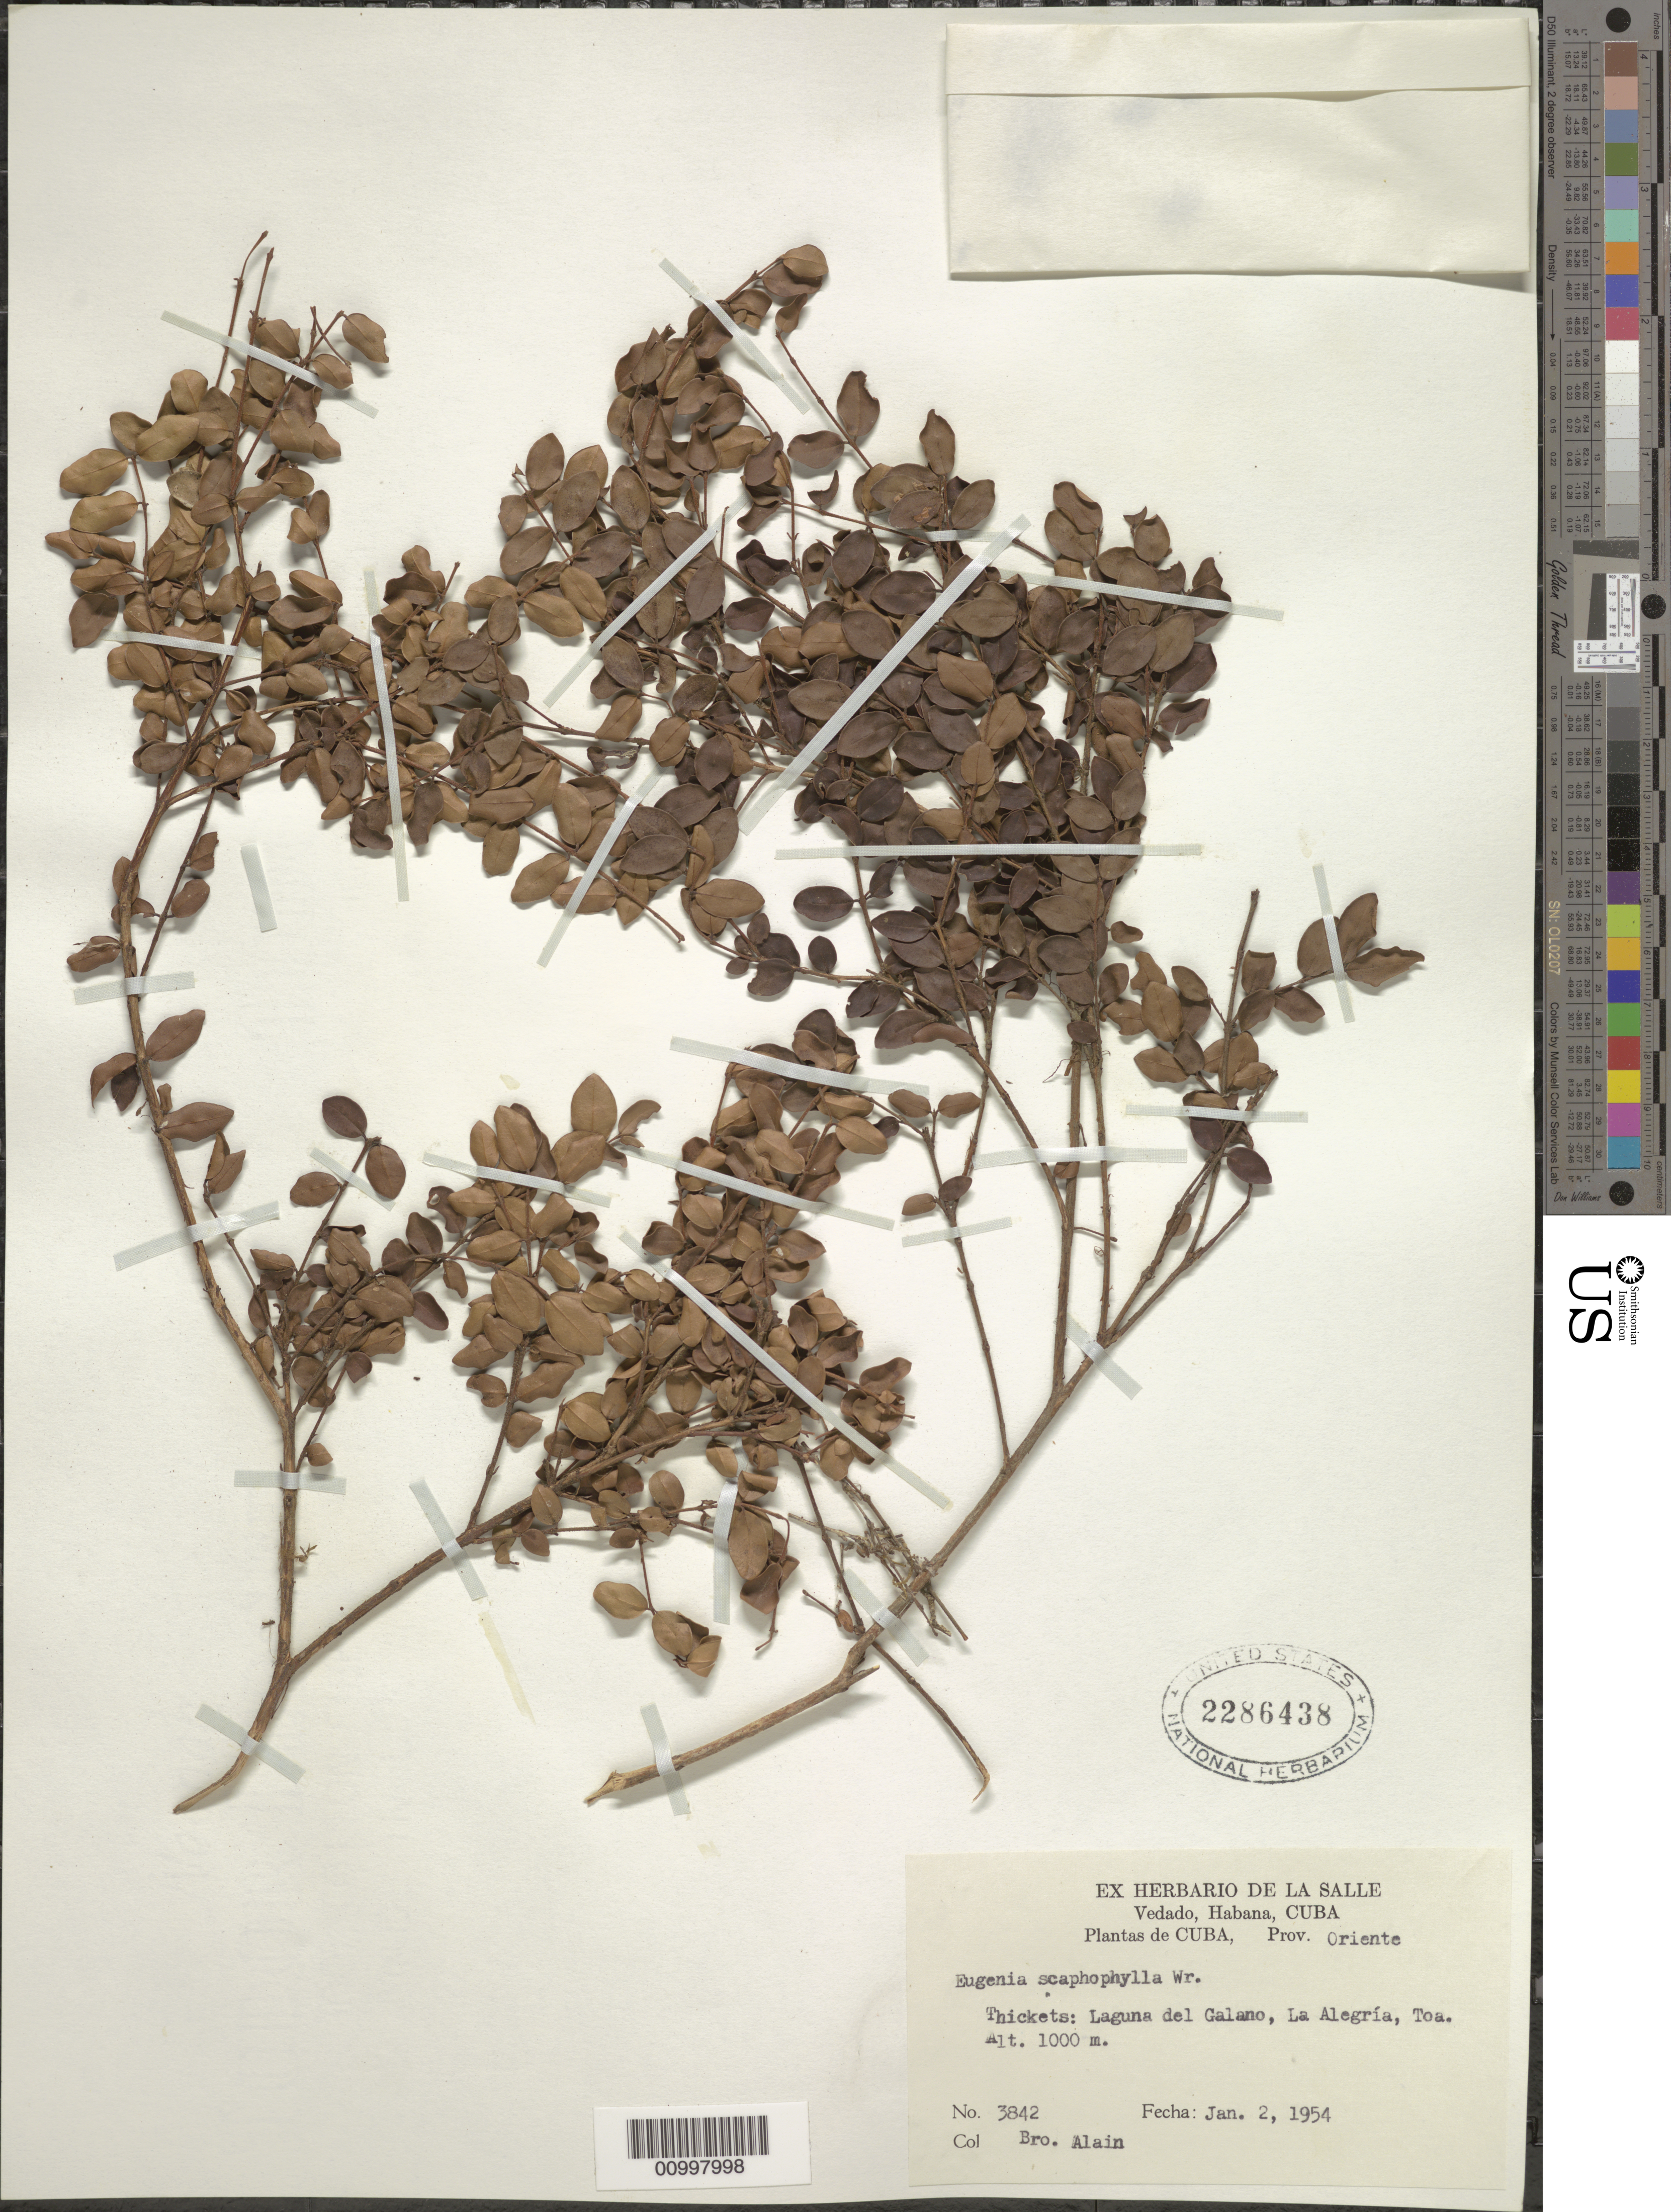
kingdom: Plantae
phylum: Tracheophyta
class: Magnoliopsida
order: Myrtales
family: Myrtaceae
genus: Eugenia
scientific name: Eugenia scaphephylla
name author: C. Wright in Sauvalle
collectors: A. H. Liogier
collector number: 3842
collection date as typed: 02 Jan 1954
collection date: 1954-01-02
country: Cuba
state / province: Oriente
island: Cuba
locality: Laguna del Galano, La Alegría, Toa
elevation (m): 1000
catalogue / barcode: US 2286438